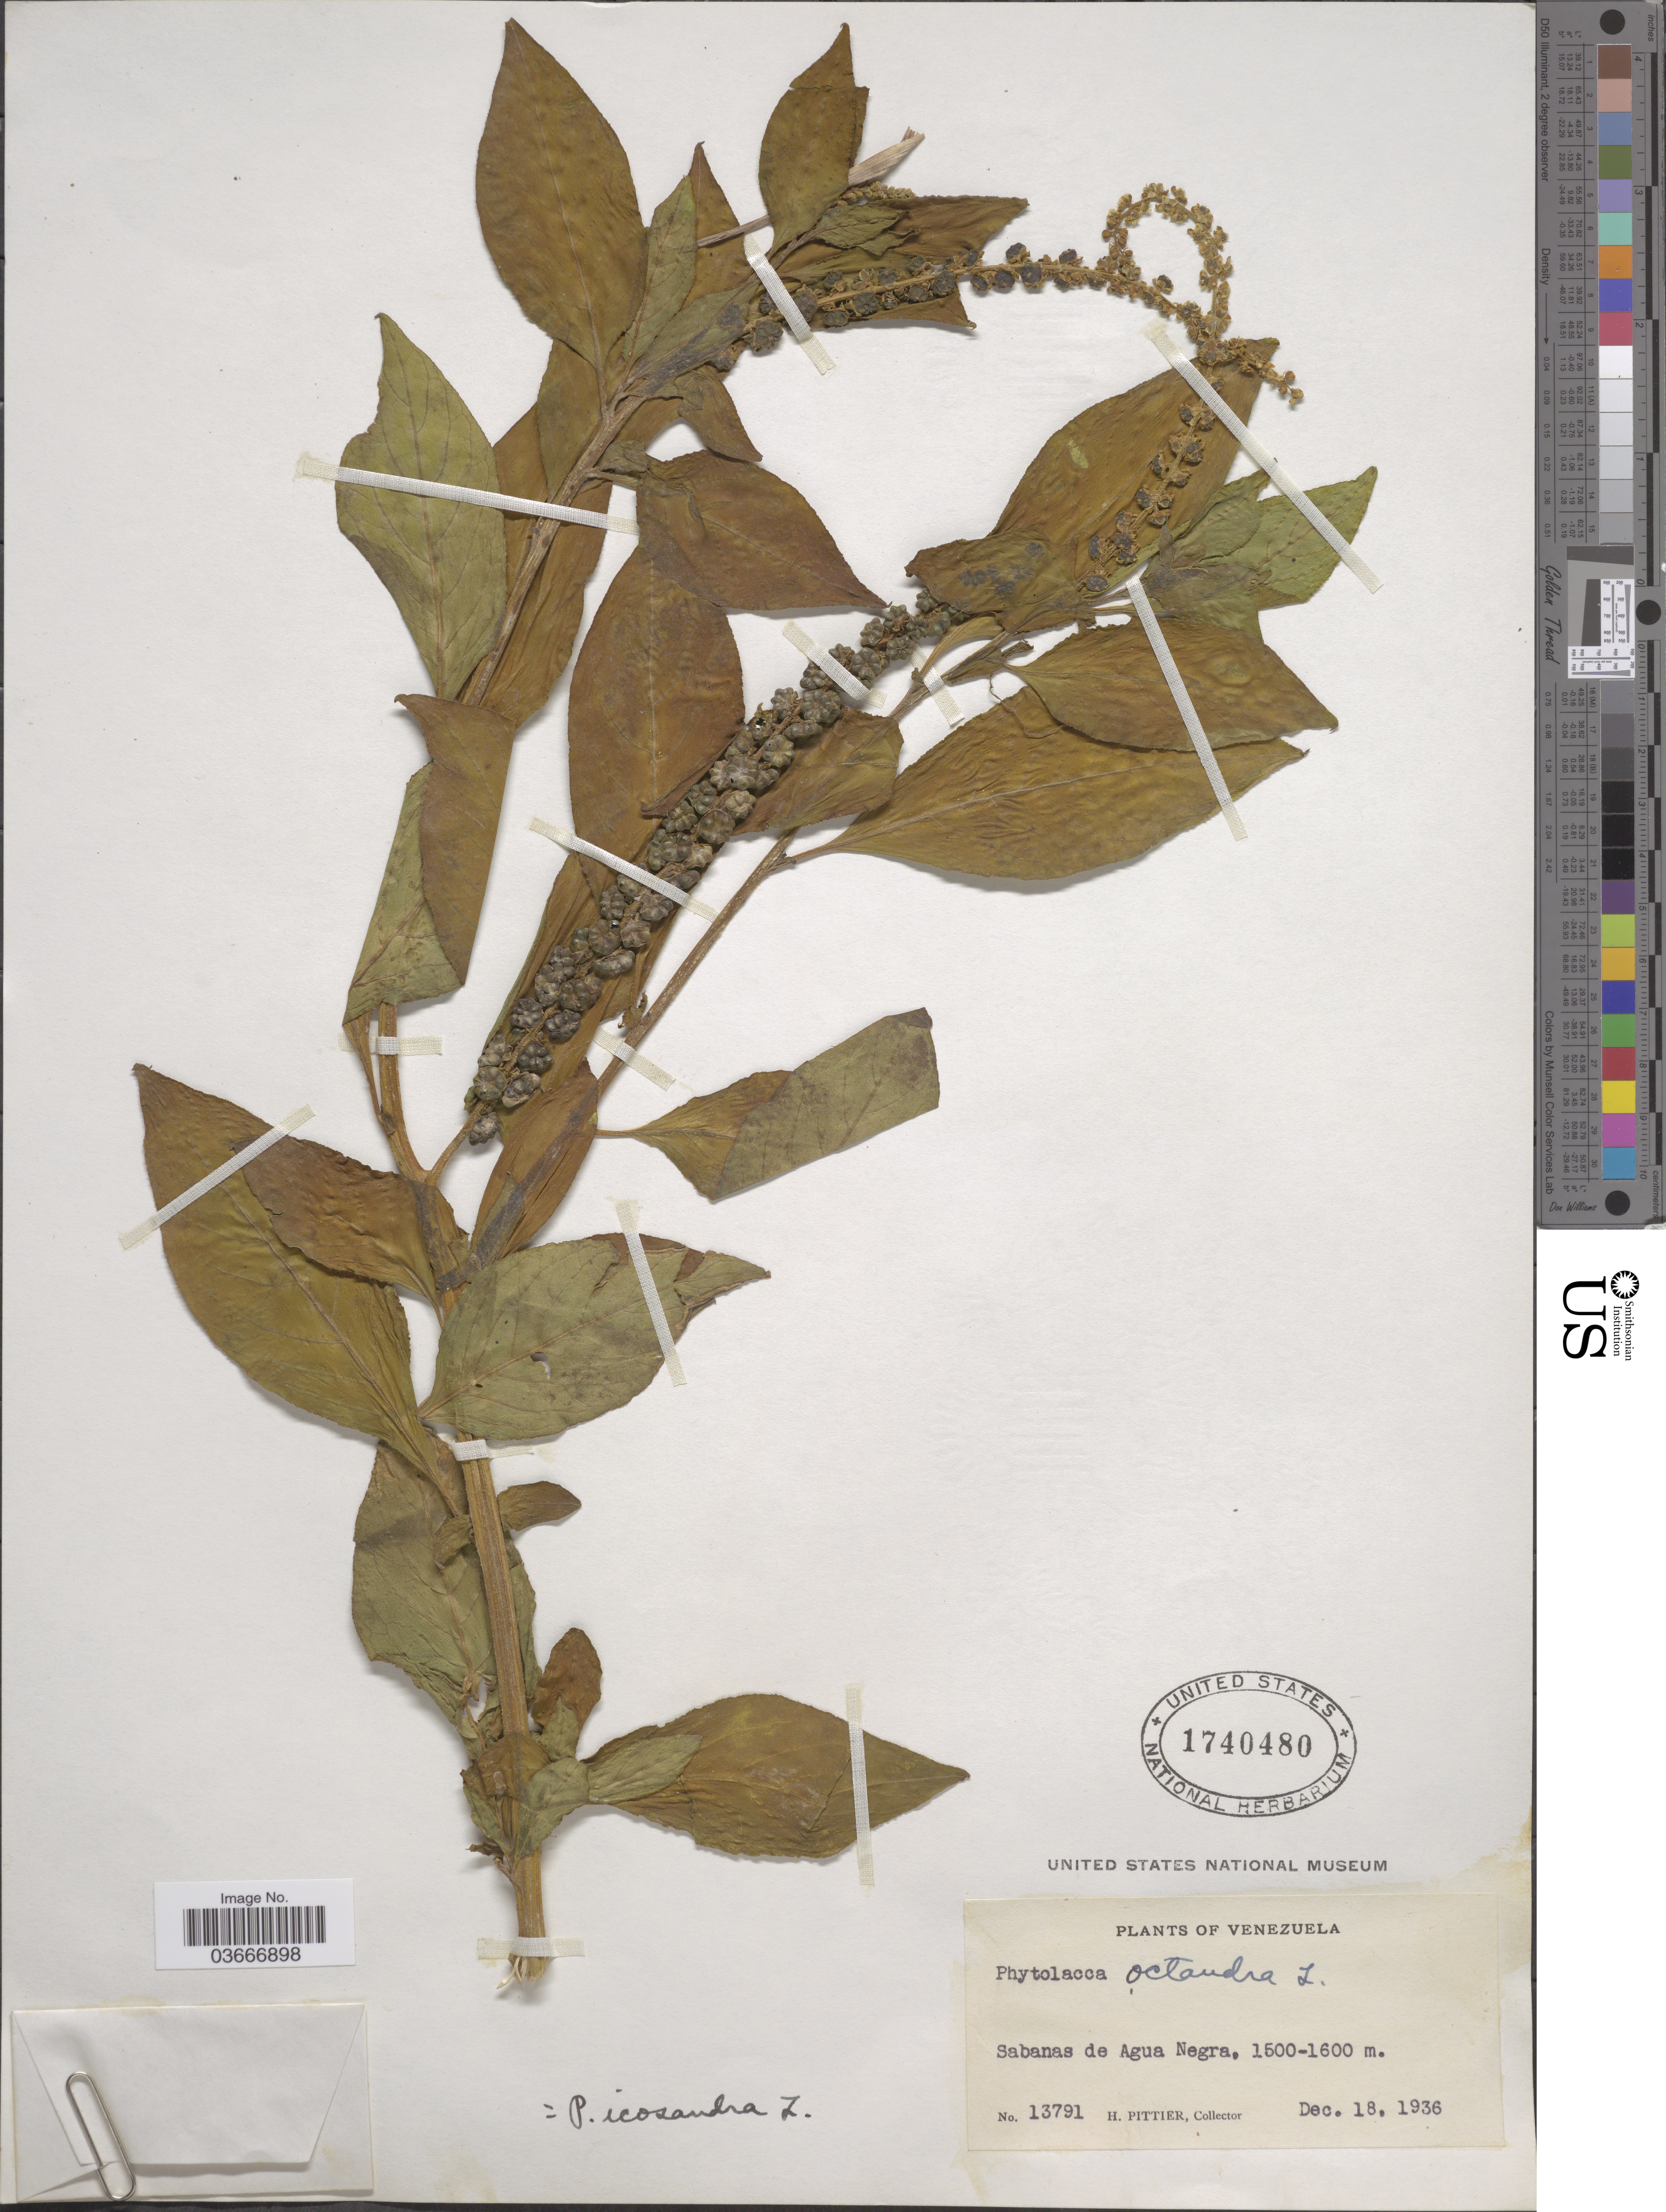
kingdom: Plantae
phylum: Tracheophyta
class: Magnoliopsida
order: Caryophyllales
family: Phytolaccaceae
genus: Phytolacca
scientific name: Phytolacca icosandra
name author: L.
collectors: H. F. Pittier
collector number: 13791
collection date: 1936-12-18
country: Venezuela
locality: Sabanas de Agua Negra.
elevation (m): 1500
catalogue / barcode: US 1740480